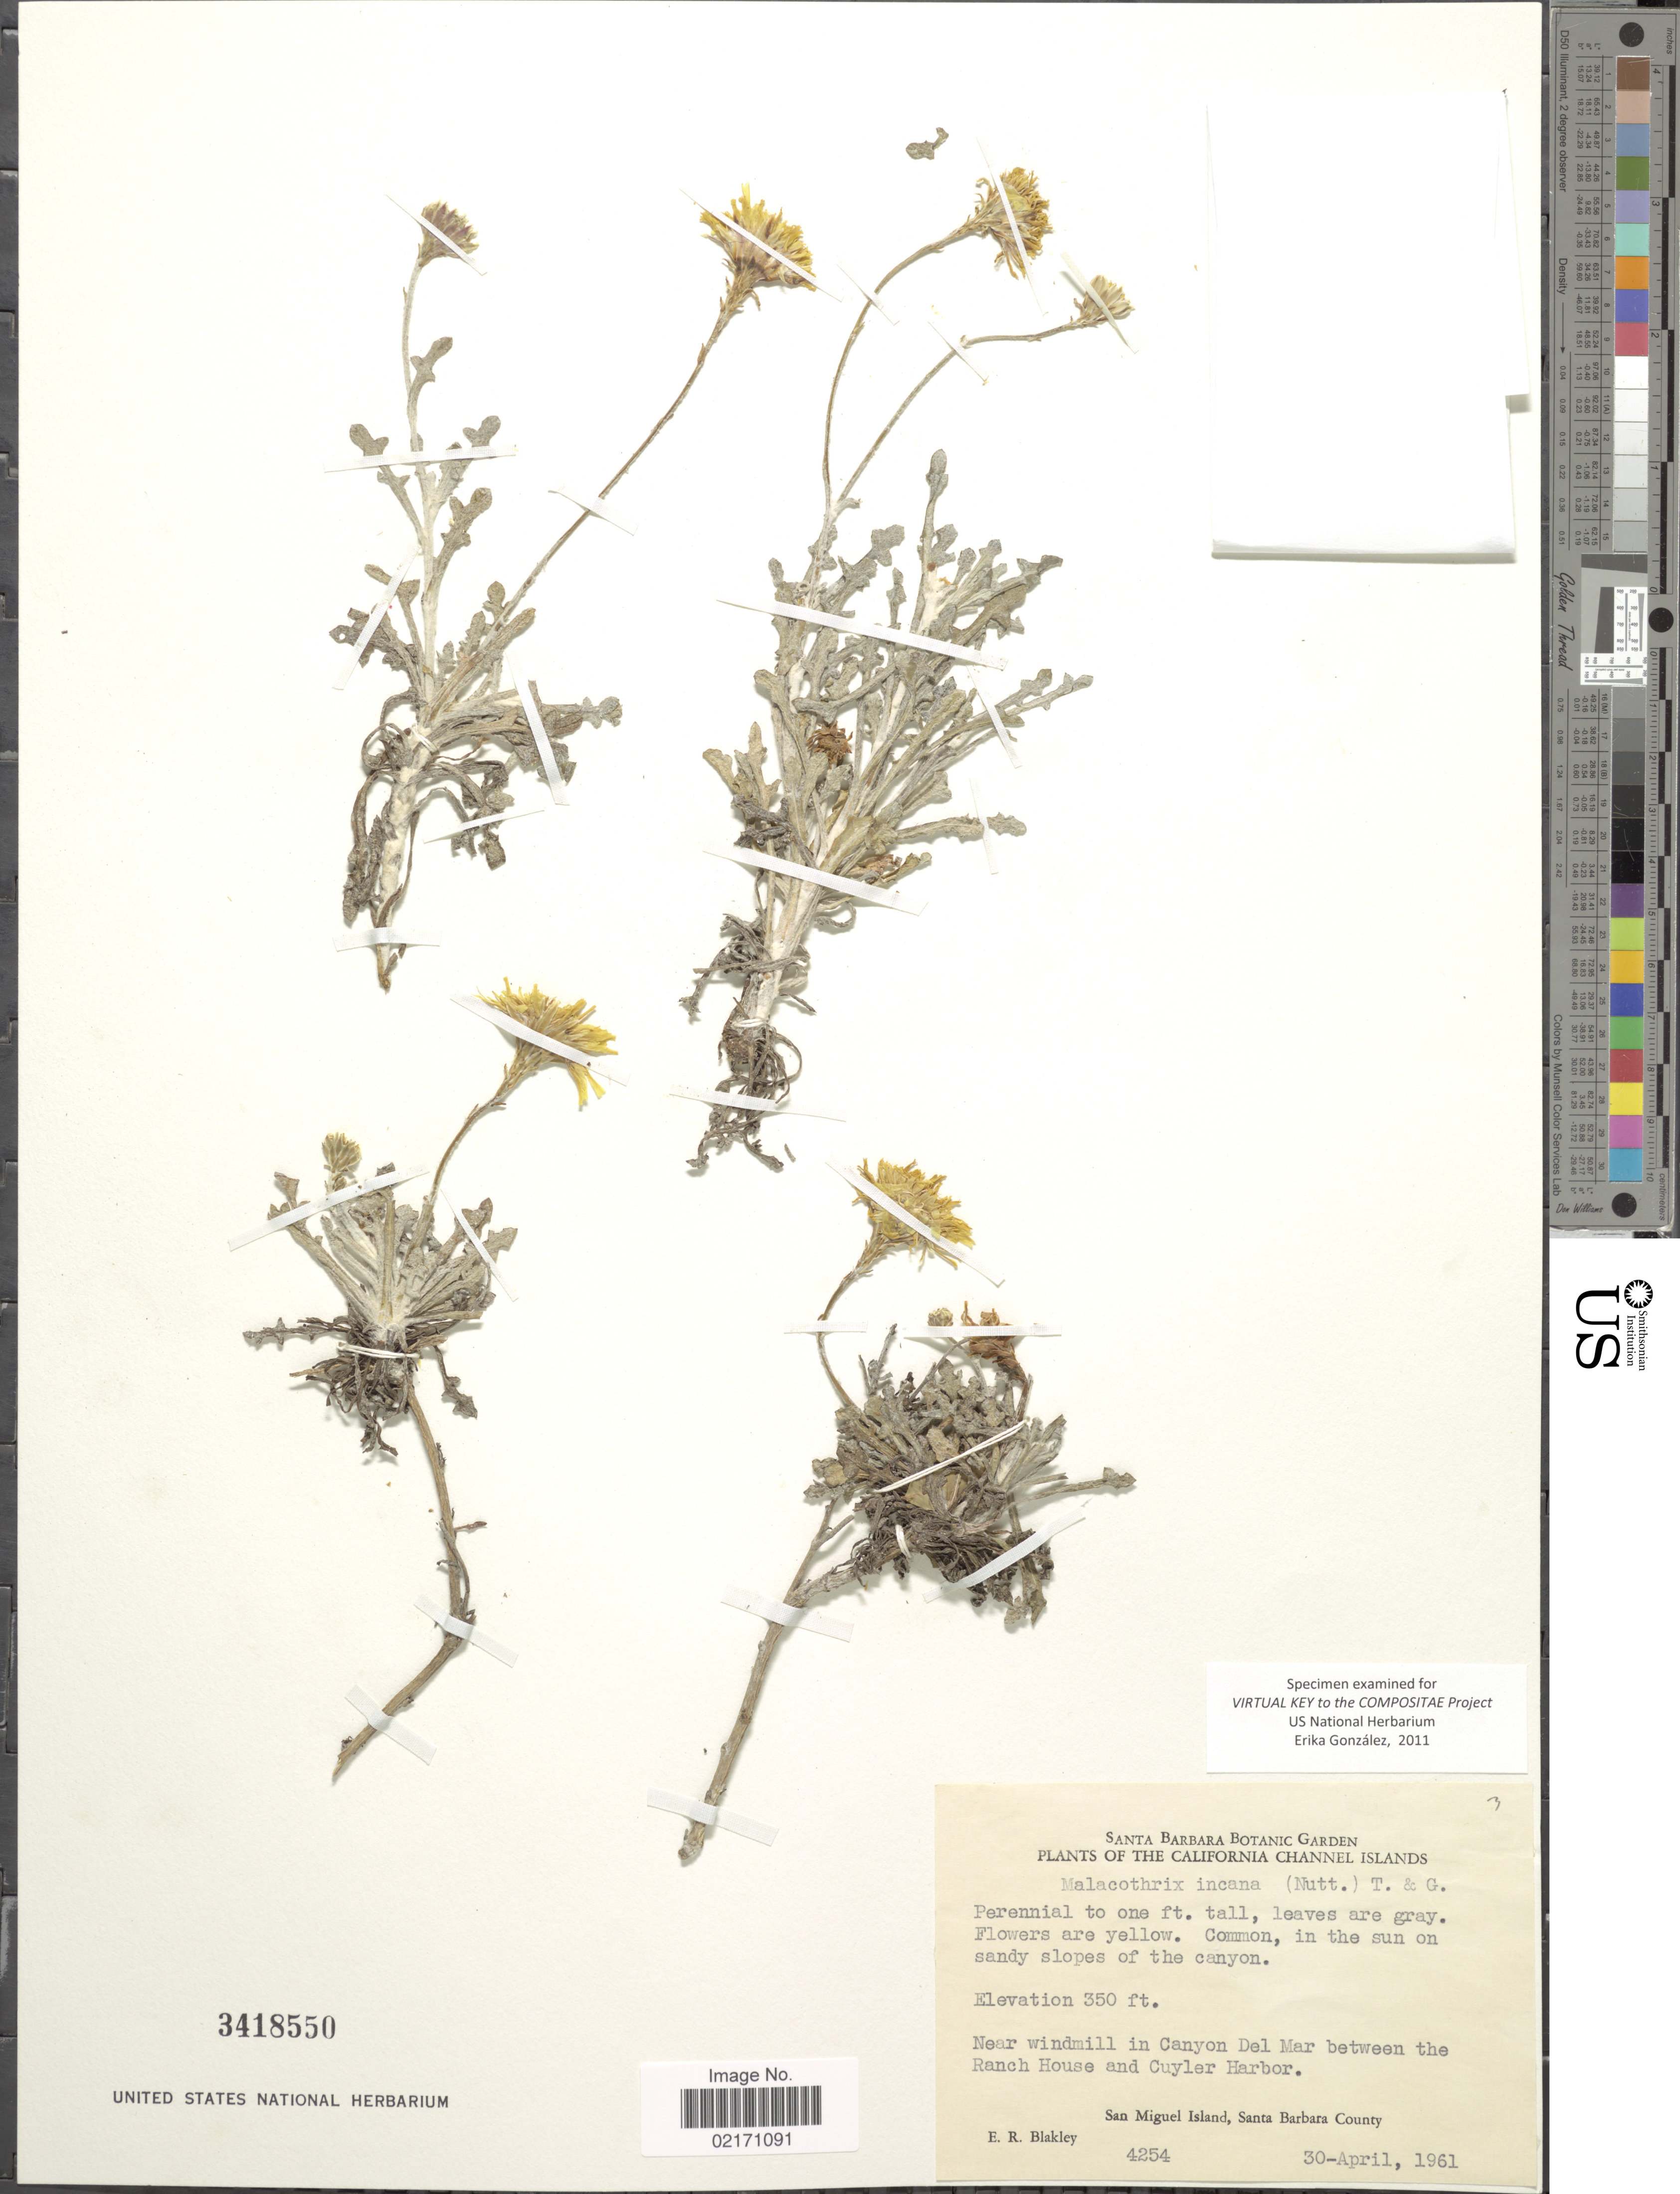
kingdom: Plantae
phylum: Tracheophyta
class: Magnoliopsida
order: Asterales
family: Asteraceae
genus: Malacothrix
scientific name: Malacothrix incana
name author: (Nutt.) Torr. & A. Gray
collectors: E. R. Blakley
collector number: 4254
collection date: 1961-04-30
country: United States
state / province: California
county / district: Santa Barbara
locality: California Channel Islands, near windmill in Canyon Del Mar between the Ranch House and Cuyler Harbor, San Miguel Island, Santa Barbara County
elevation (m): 107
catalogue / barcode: US 3418550